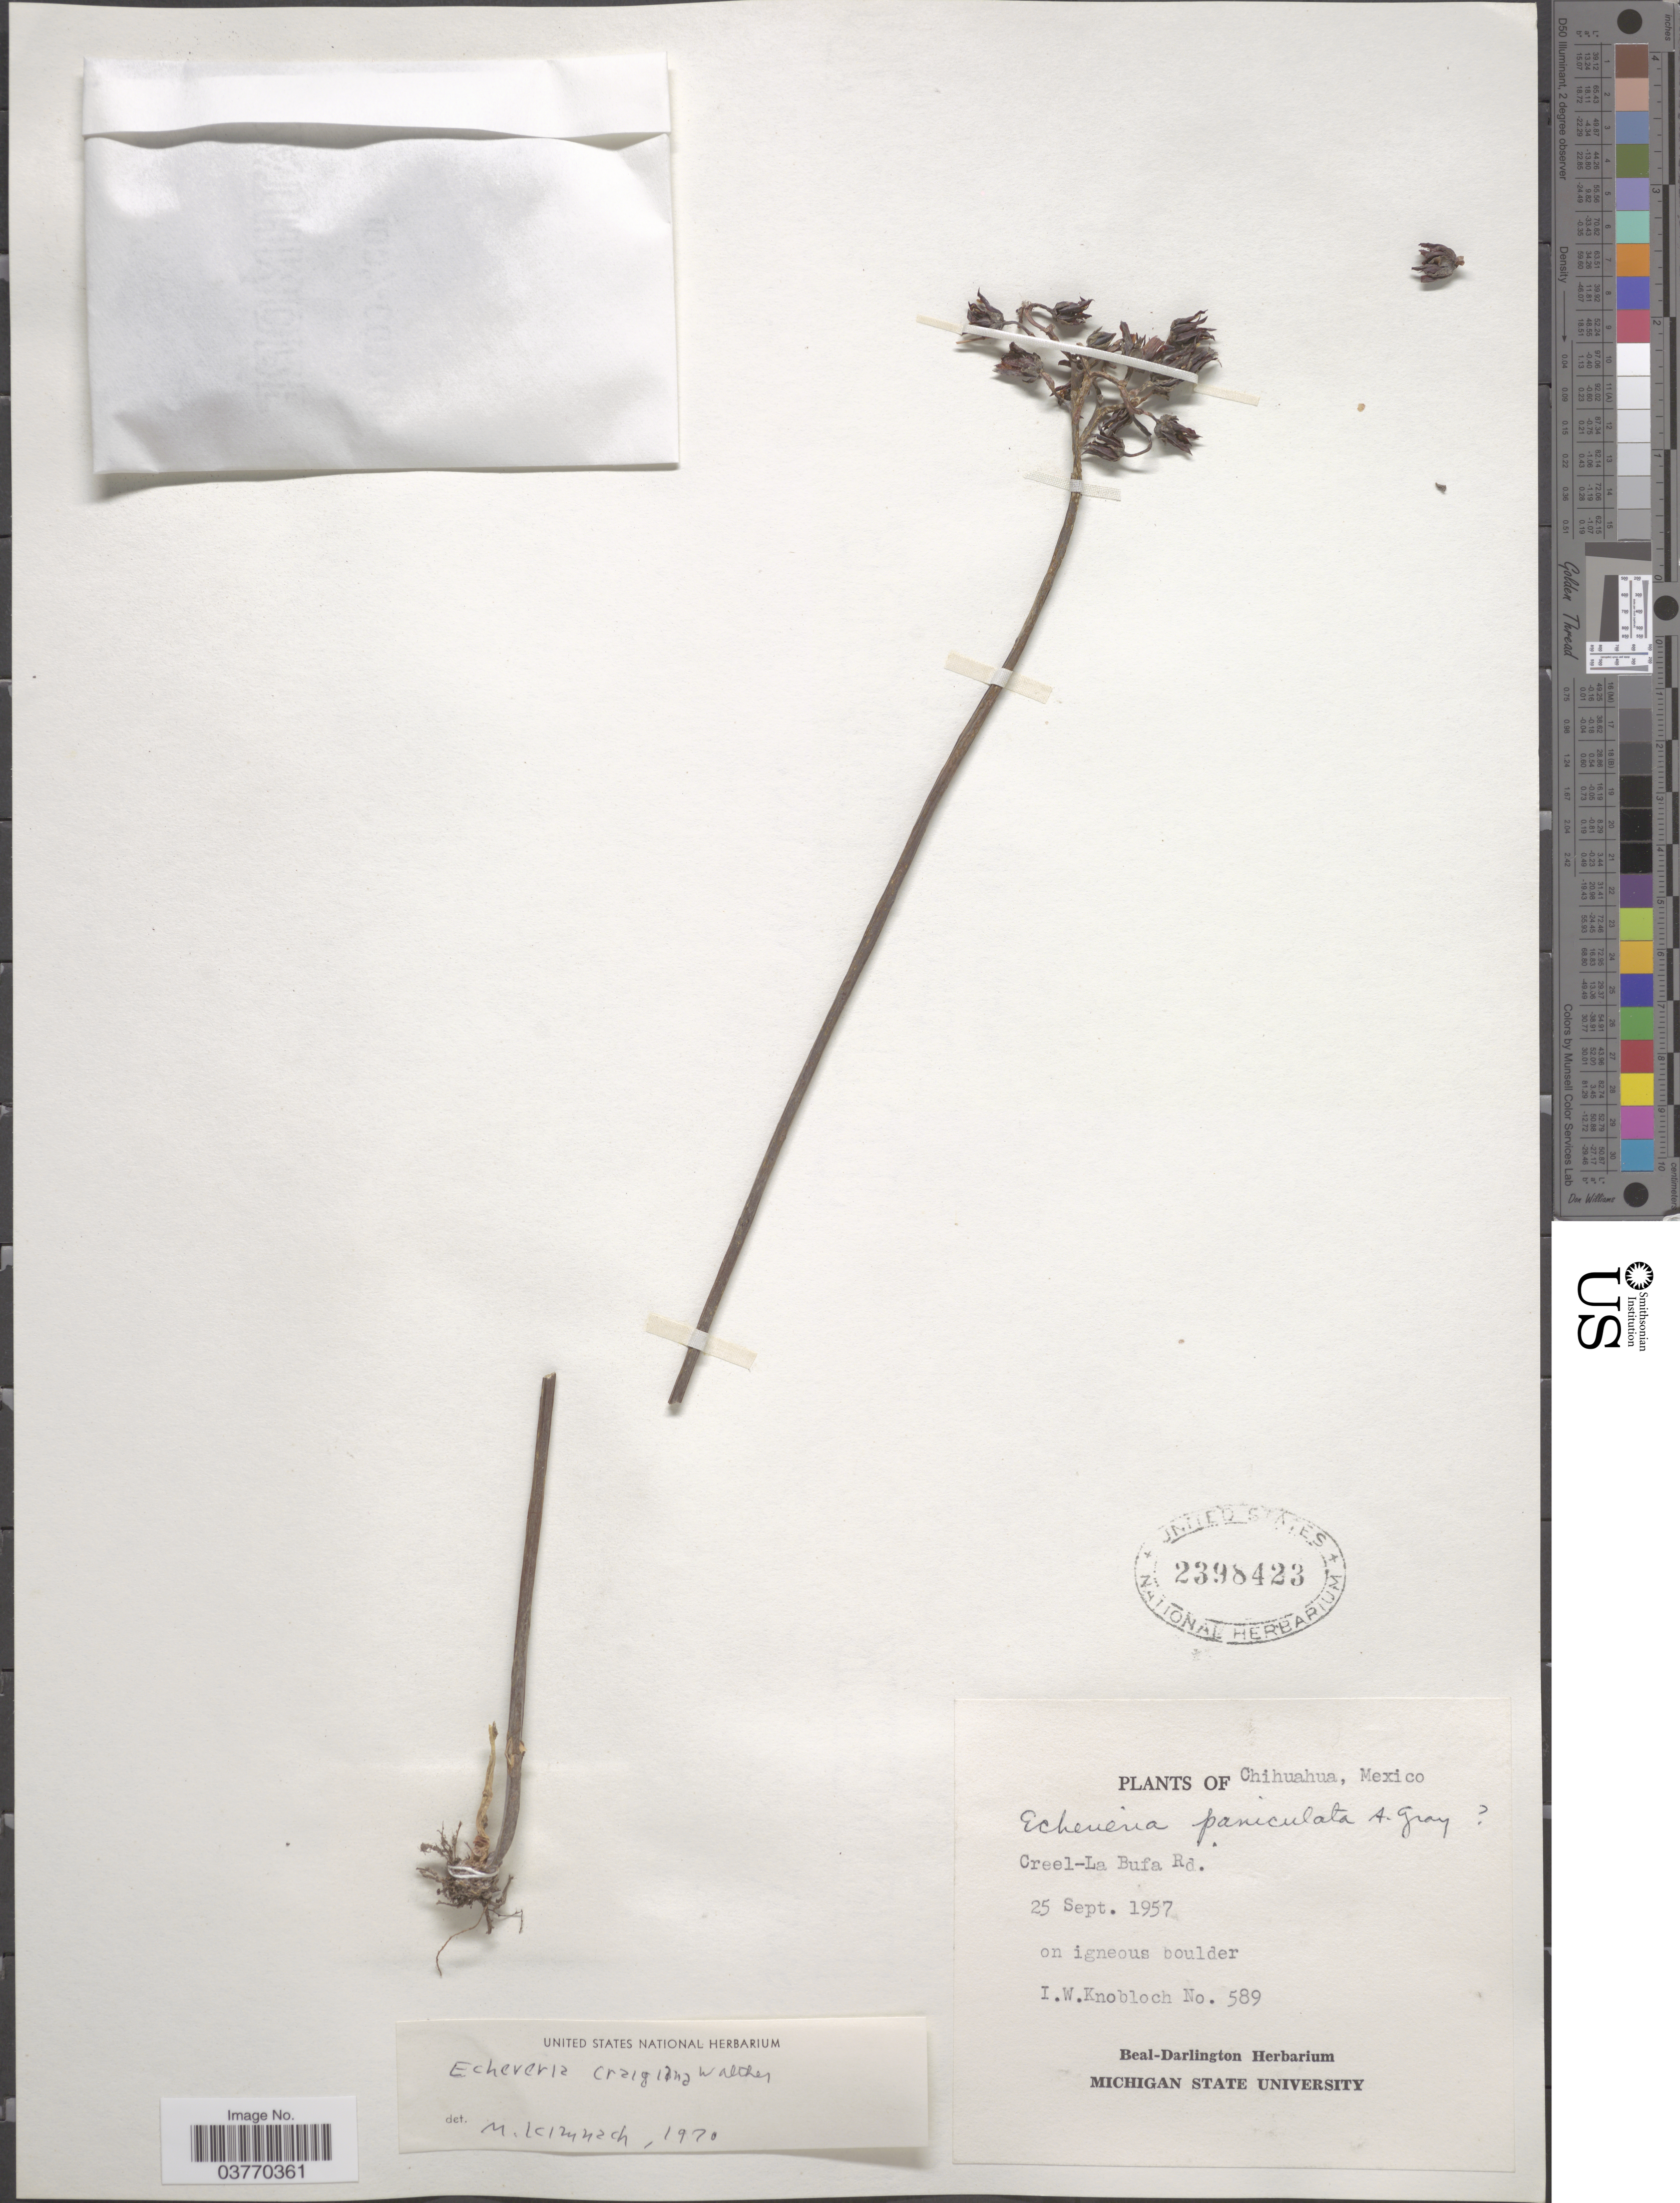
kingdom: Plantae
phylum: Tracheophyta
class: Magnoliopsida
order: Saxifragales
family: Crassulaceae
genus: Echeveria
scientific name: Echeveria paniculata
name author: A. Gray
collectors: I. W. Knobloch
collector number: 589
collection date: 1957-09-25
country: Mexico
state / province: Chihuahua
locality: Cree-La Bufa Rd.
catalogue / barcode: US 2398423